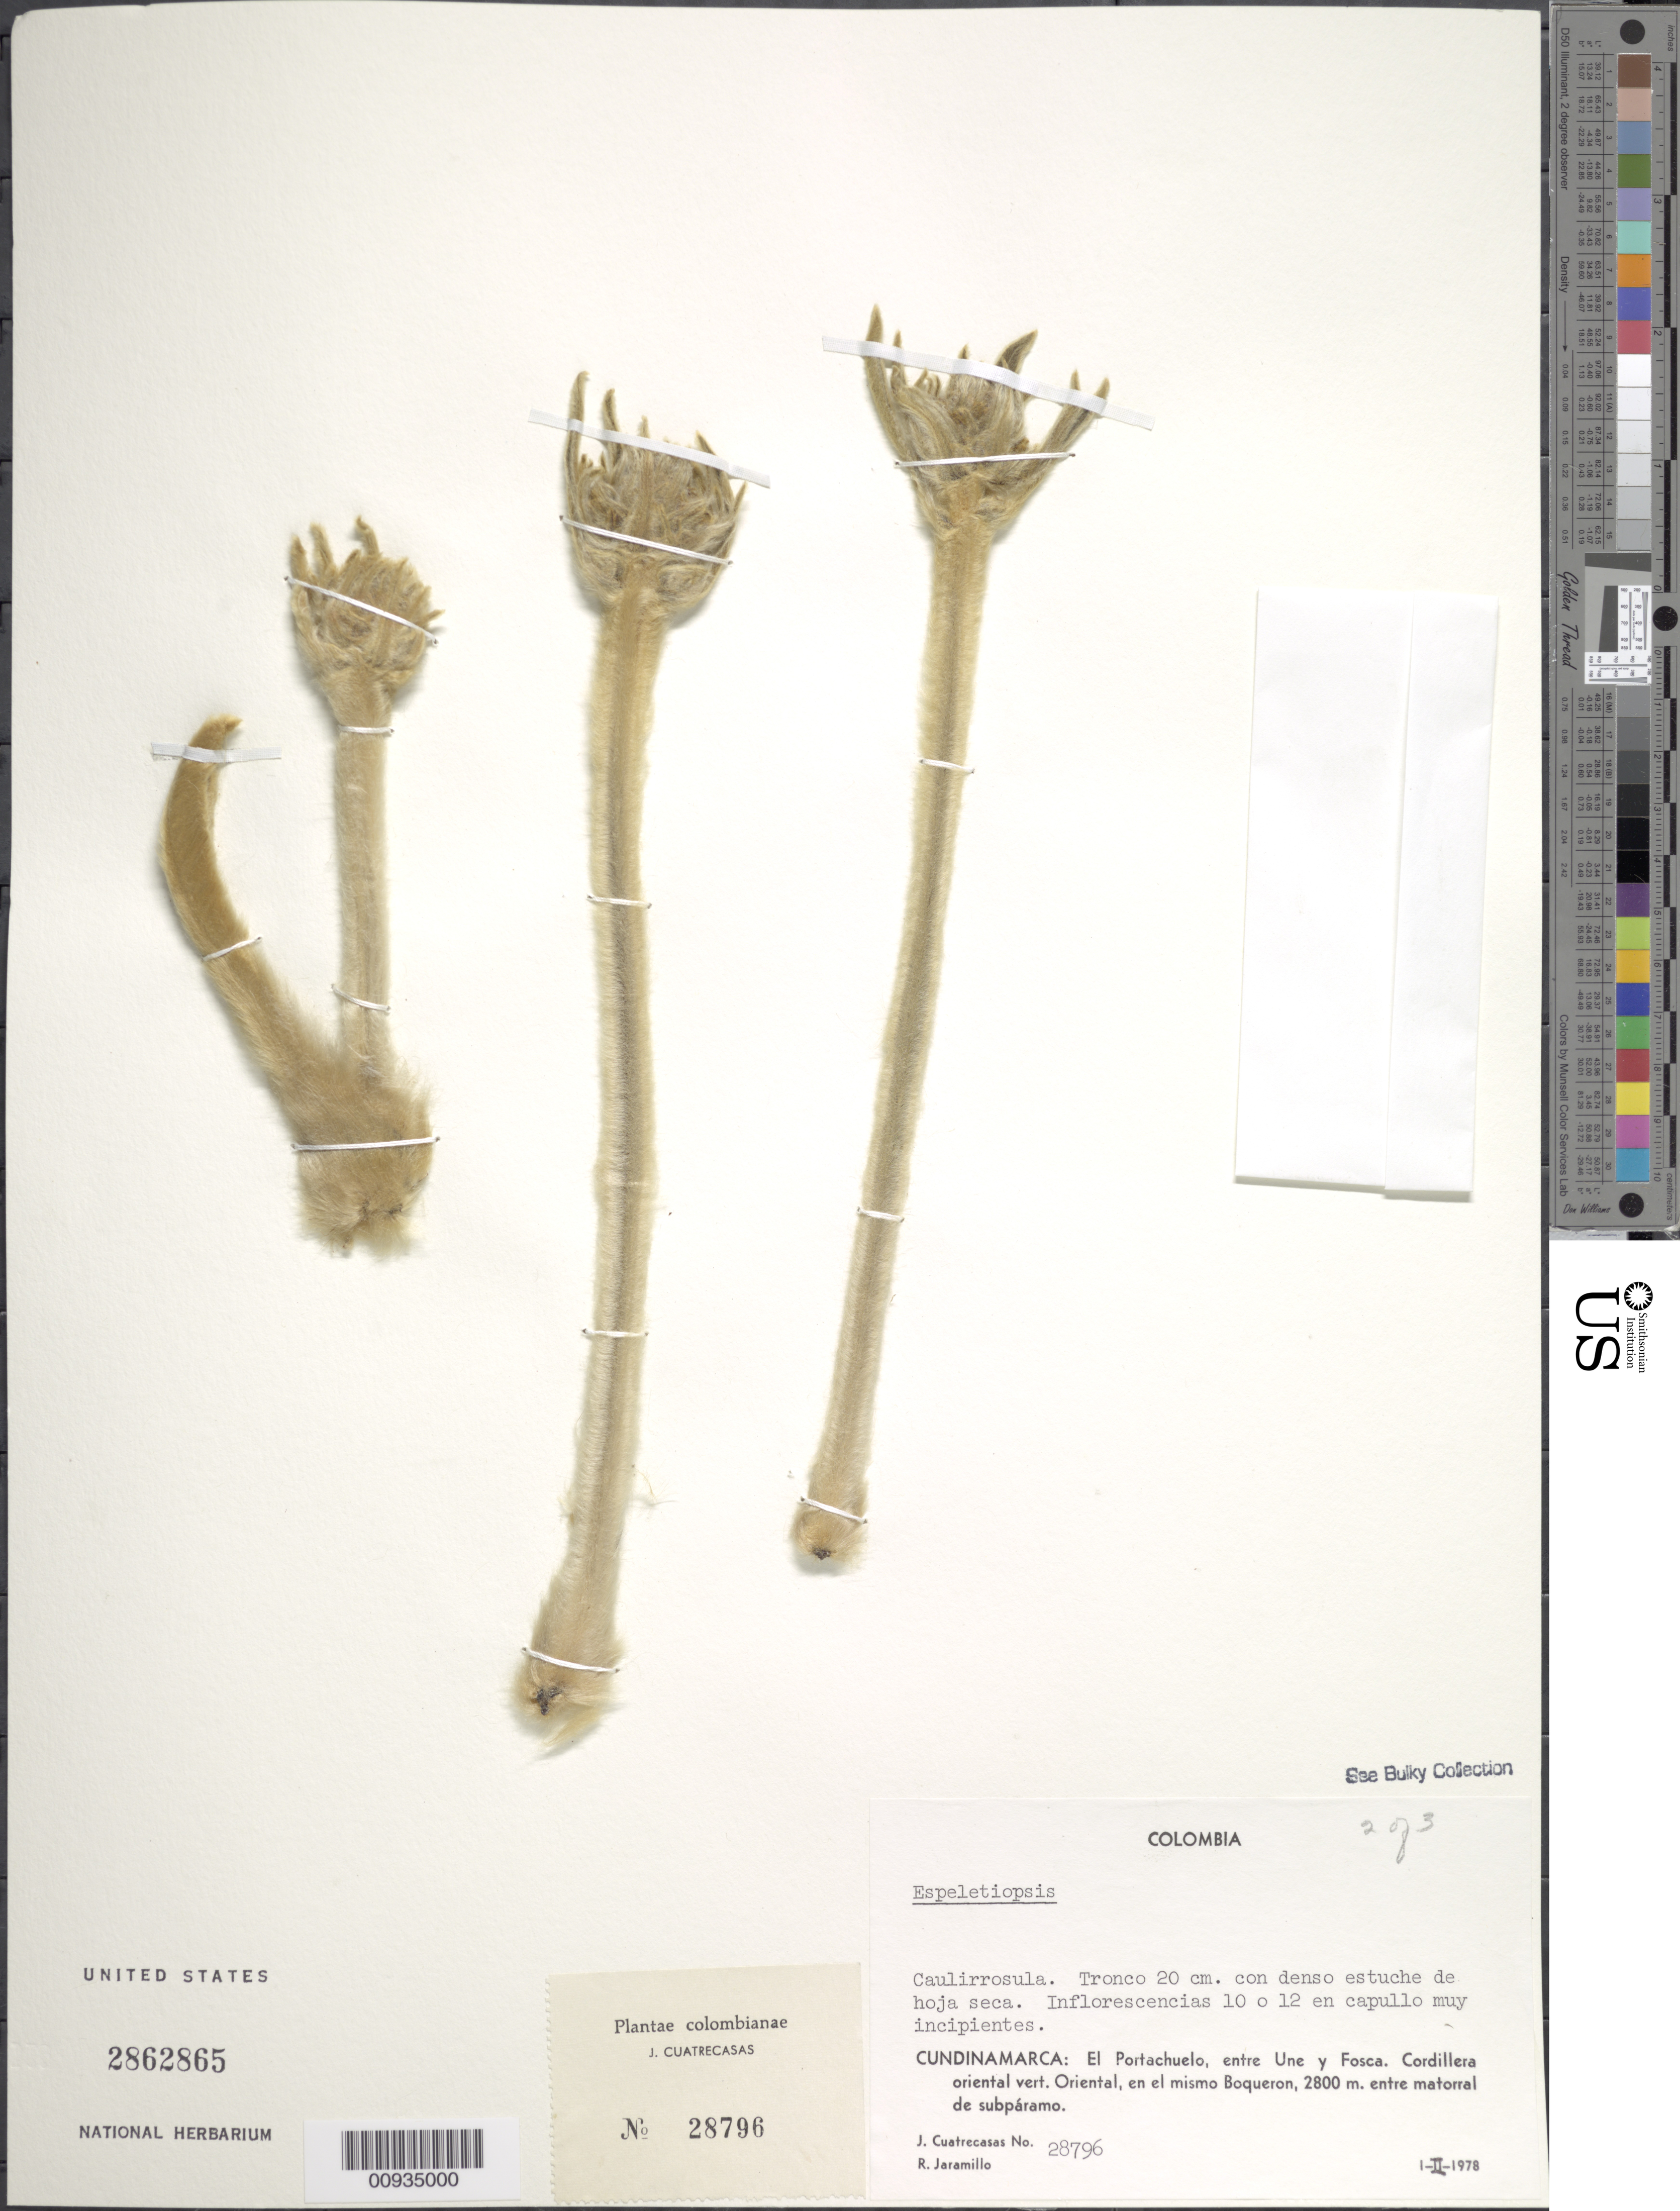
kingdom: Plantae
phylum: Tracheophyta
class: Magnoliopsida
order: Asterales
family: Asteraceae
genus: Espeletiopsis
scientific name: Espeletiopsis sp.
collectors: J. Cuatrecasas & R. Jaramillo M.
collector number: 28796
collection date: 1978-02-01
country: Colombia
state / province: Cundinamarca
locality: El Portachuelo, entre Une y Fosca, Cordillera Oriental vert. Oriental, en el mismo Boqueron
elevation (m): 2800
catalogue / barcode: US 2862865